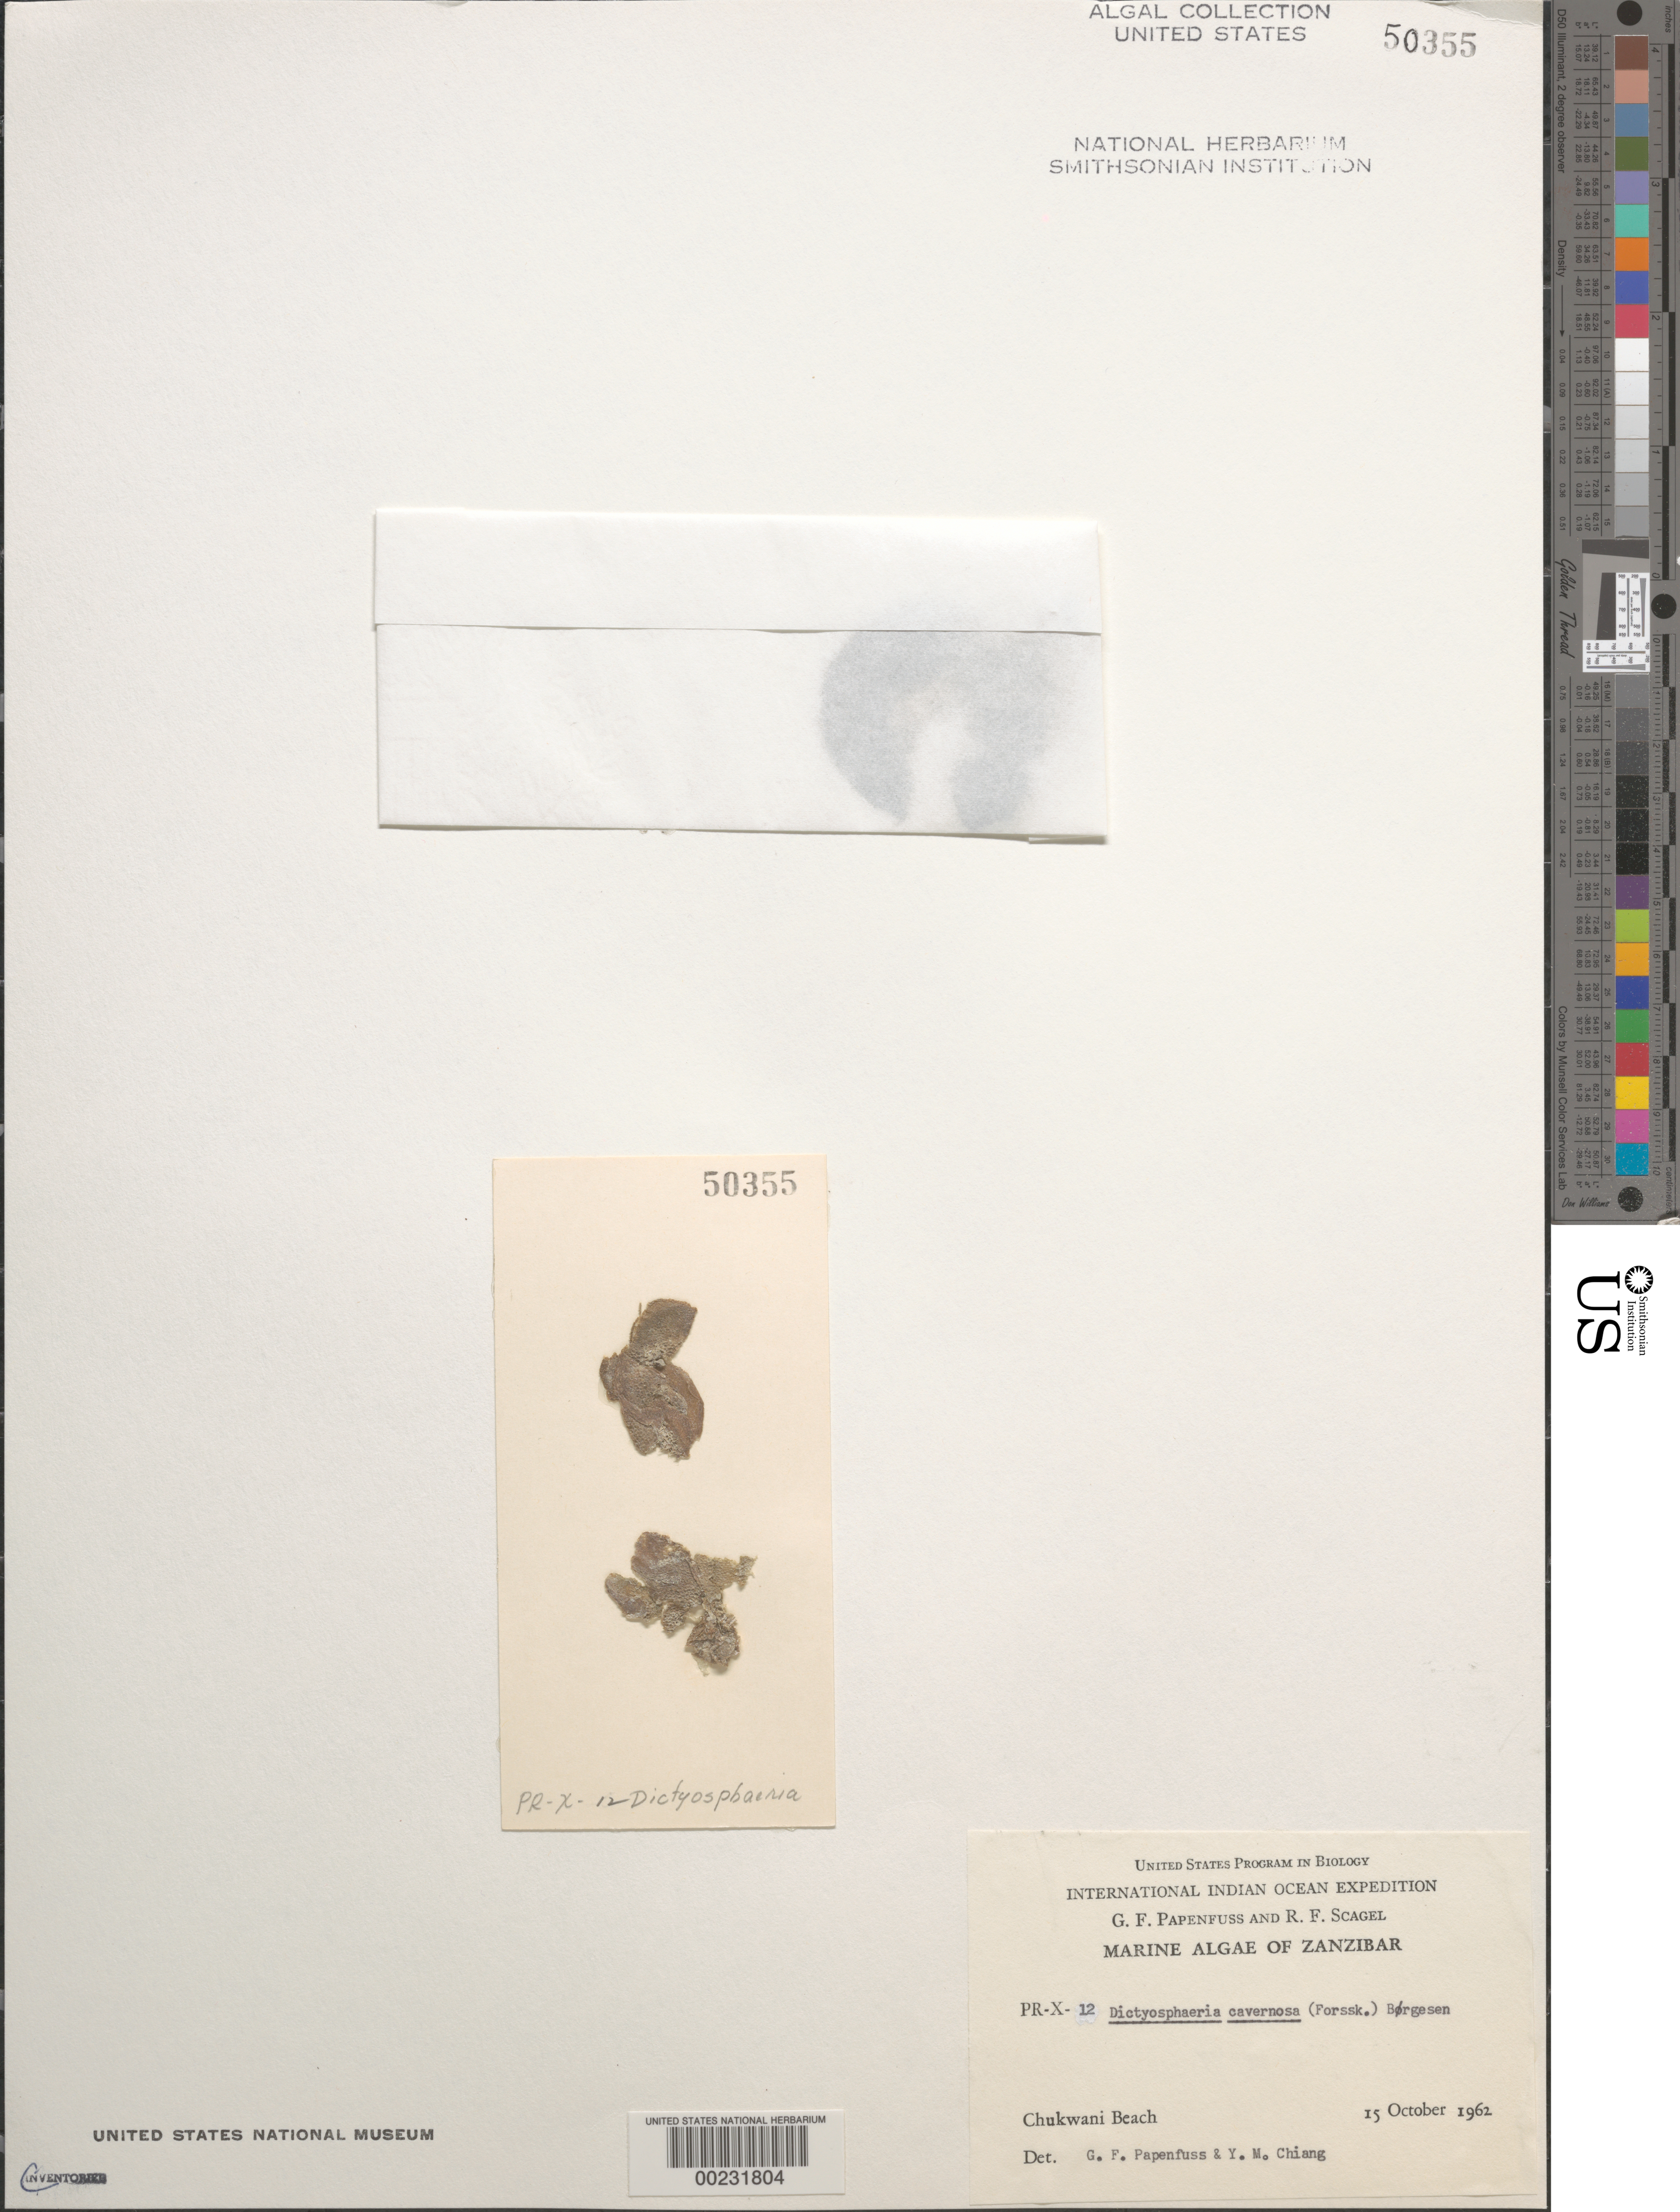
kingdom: Plantae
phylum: Chlorophyta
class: Ulvophyceae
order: Siphonocladales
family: Siphonocladaceae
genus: Dictyosphaeria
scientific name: Dictyosphaeria cavernosa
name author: (Forssk.) Børgesen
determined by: Papenfuss, G. F.; Chiang, Y. M.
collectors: G. Papenfuss & R. F. Scagel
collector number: PR-X-12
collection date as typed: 15 Oct 1962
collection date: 1962-10-15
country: Tanzania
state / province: Zanzibar Urban/West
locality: Chukwani Beach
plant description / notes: International Indian Ocean Expedition, 1962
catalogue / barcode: US 50355